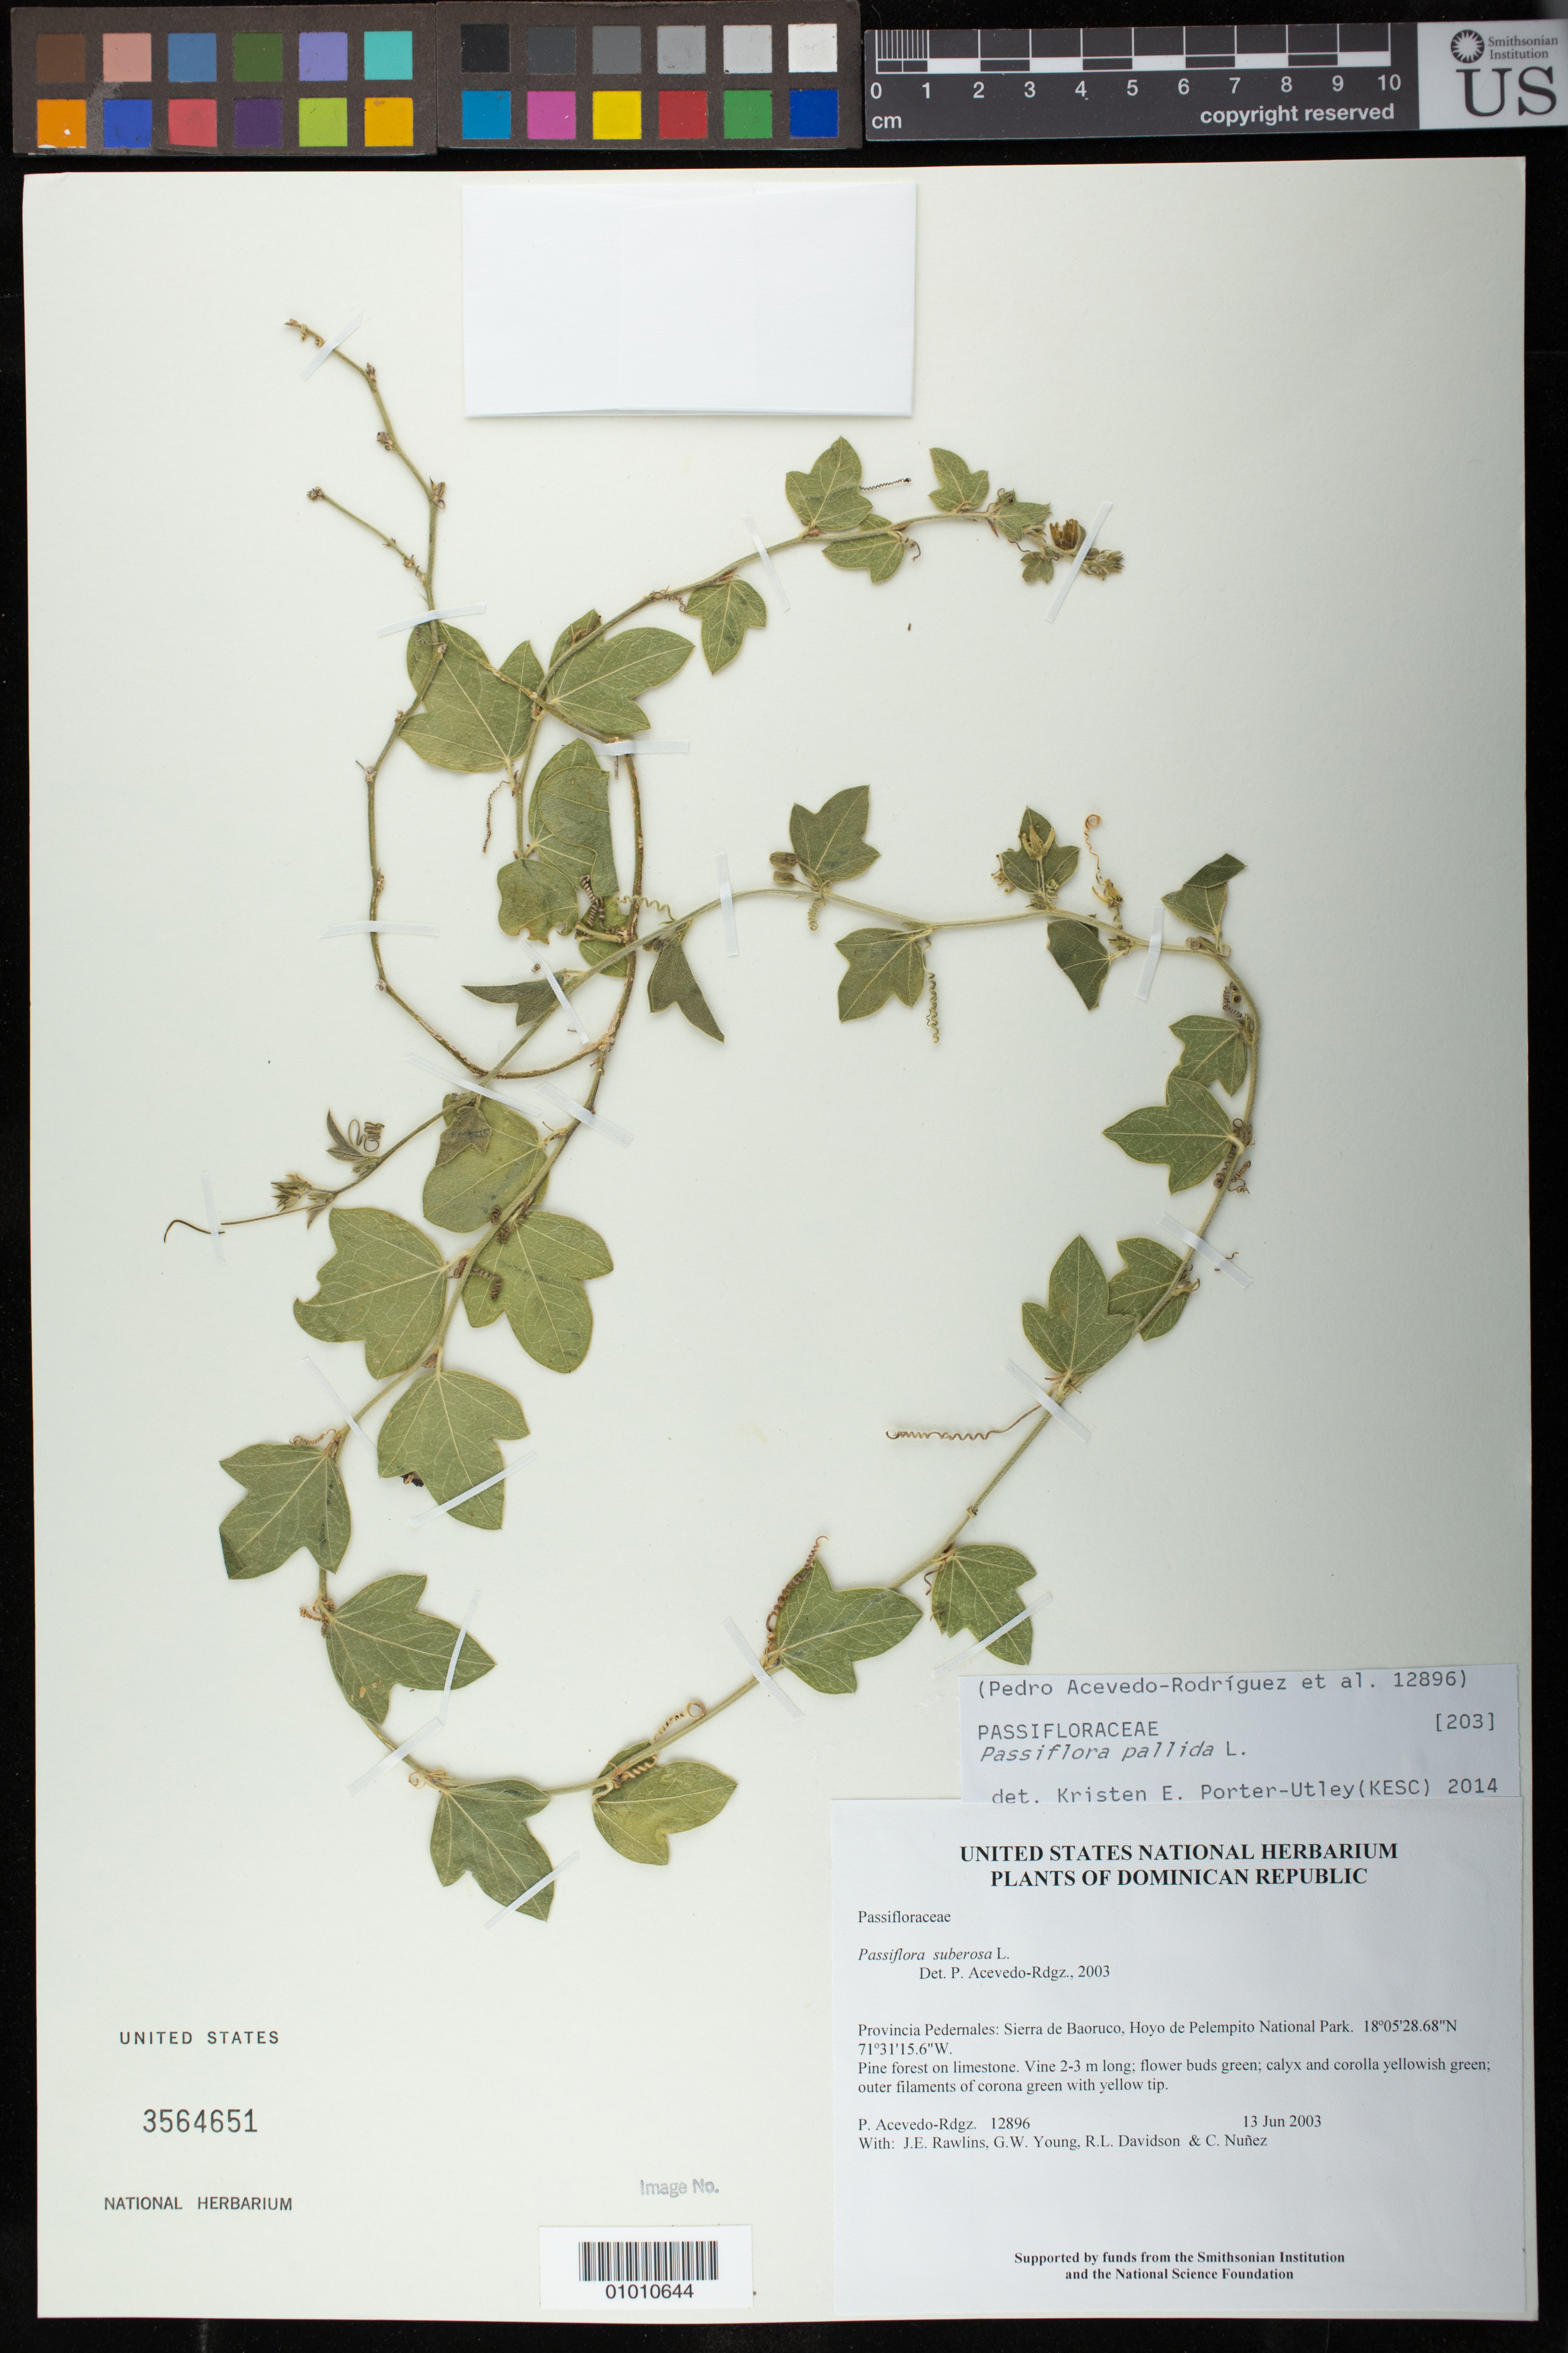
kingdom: Plantae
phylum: Tracheophyta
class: Magnoliopsida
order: Malpighiales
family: Passifloraceae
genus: Passiflora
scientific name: Passiflora pallida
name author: L.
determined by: Porter-Utley, K. E.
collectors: P. Acevedo-Rodr., J. Rawlins, G. Young, R. Davidson & C. Nunez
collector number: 12896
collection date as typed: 13 Jun 2003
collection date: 2003-06-13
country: Dominican Republic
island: Hispaniola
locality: Provincia Pedernales: Sierra de Baoruco, Hoyo de Pelempito National Park.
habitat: Pine forest on limestone.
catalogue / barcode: US 3564651